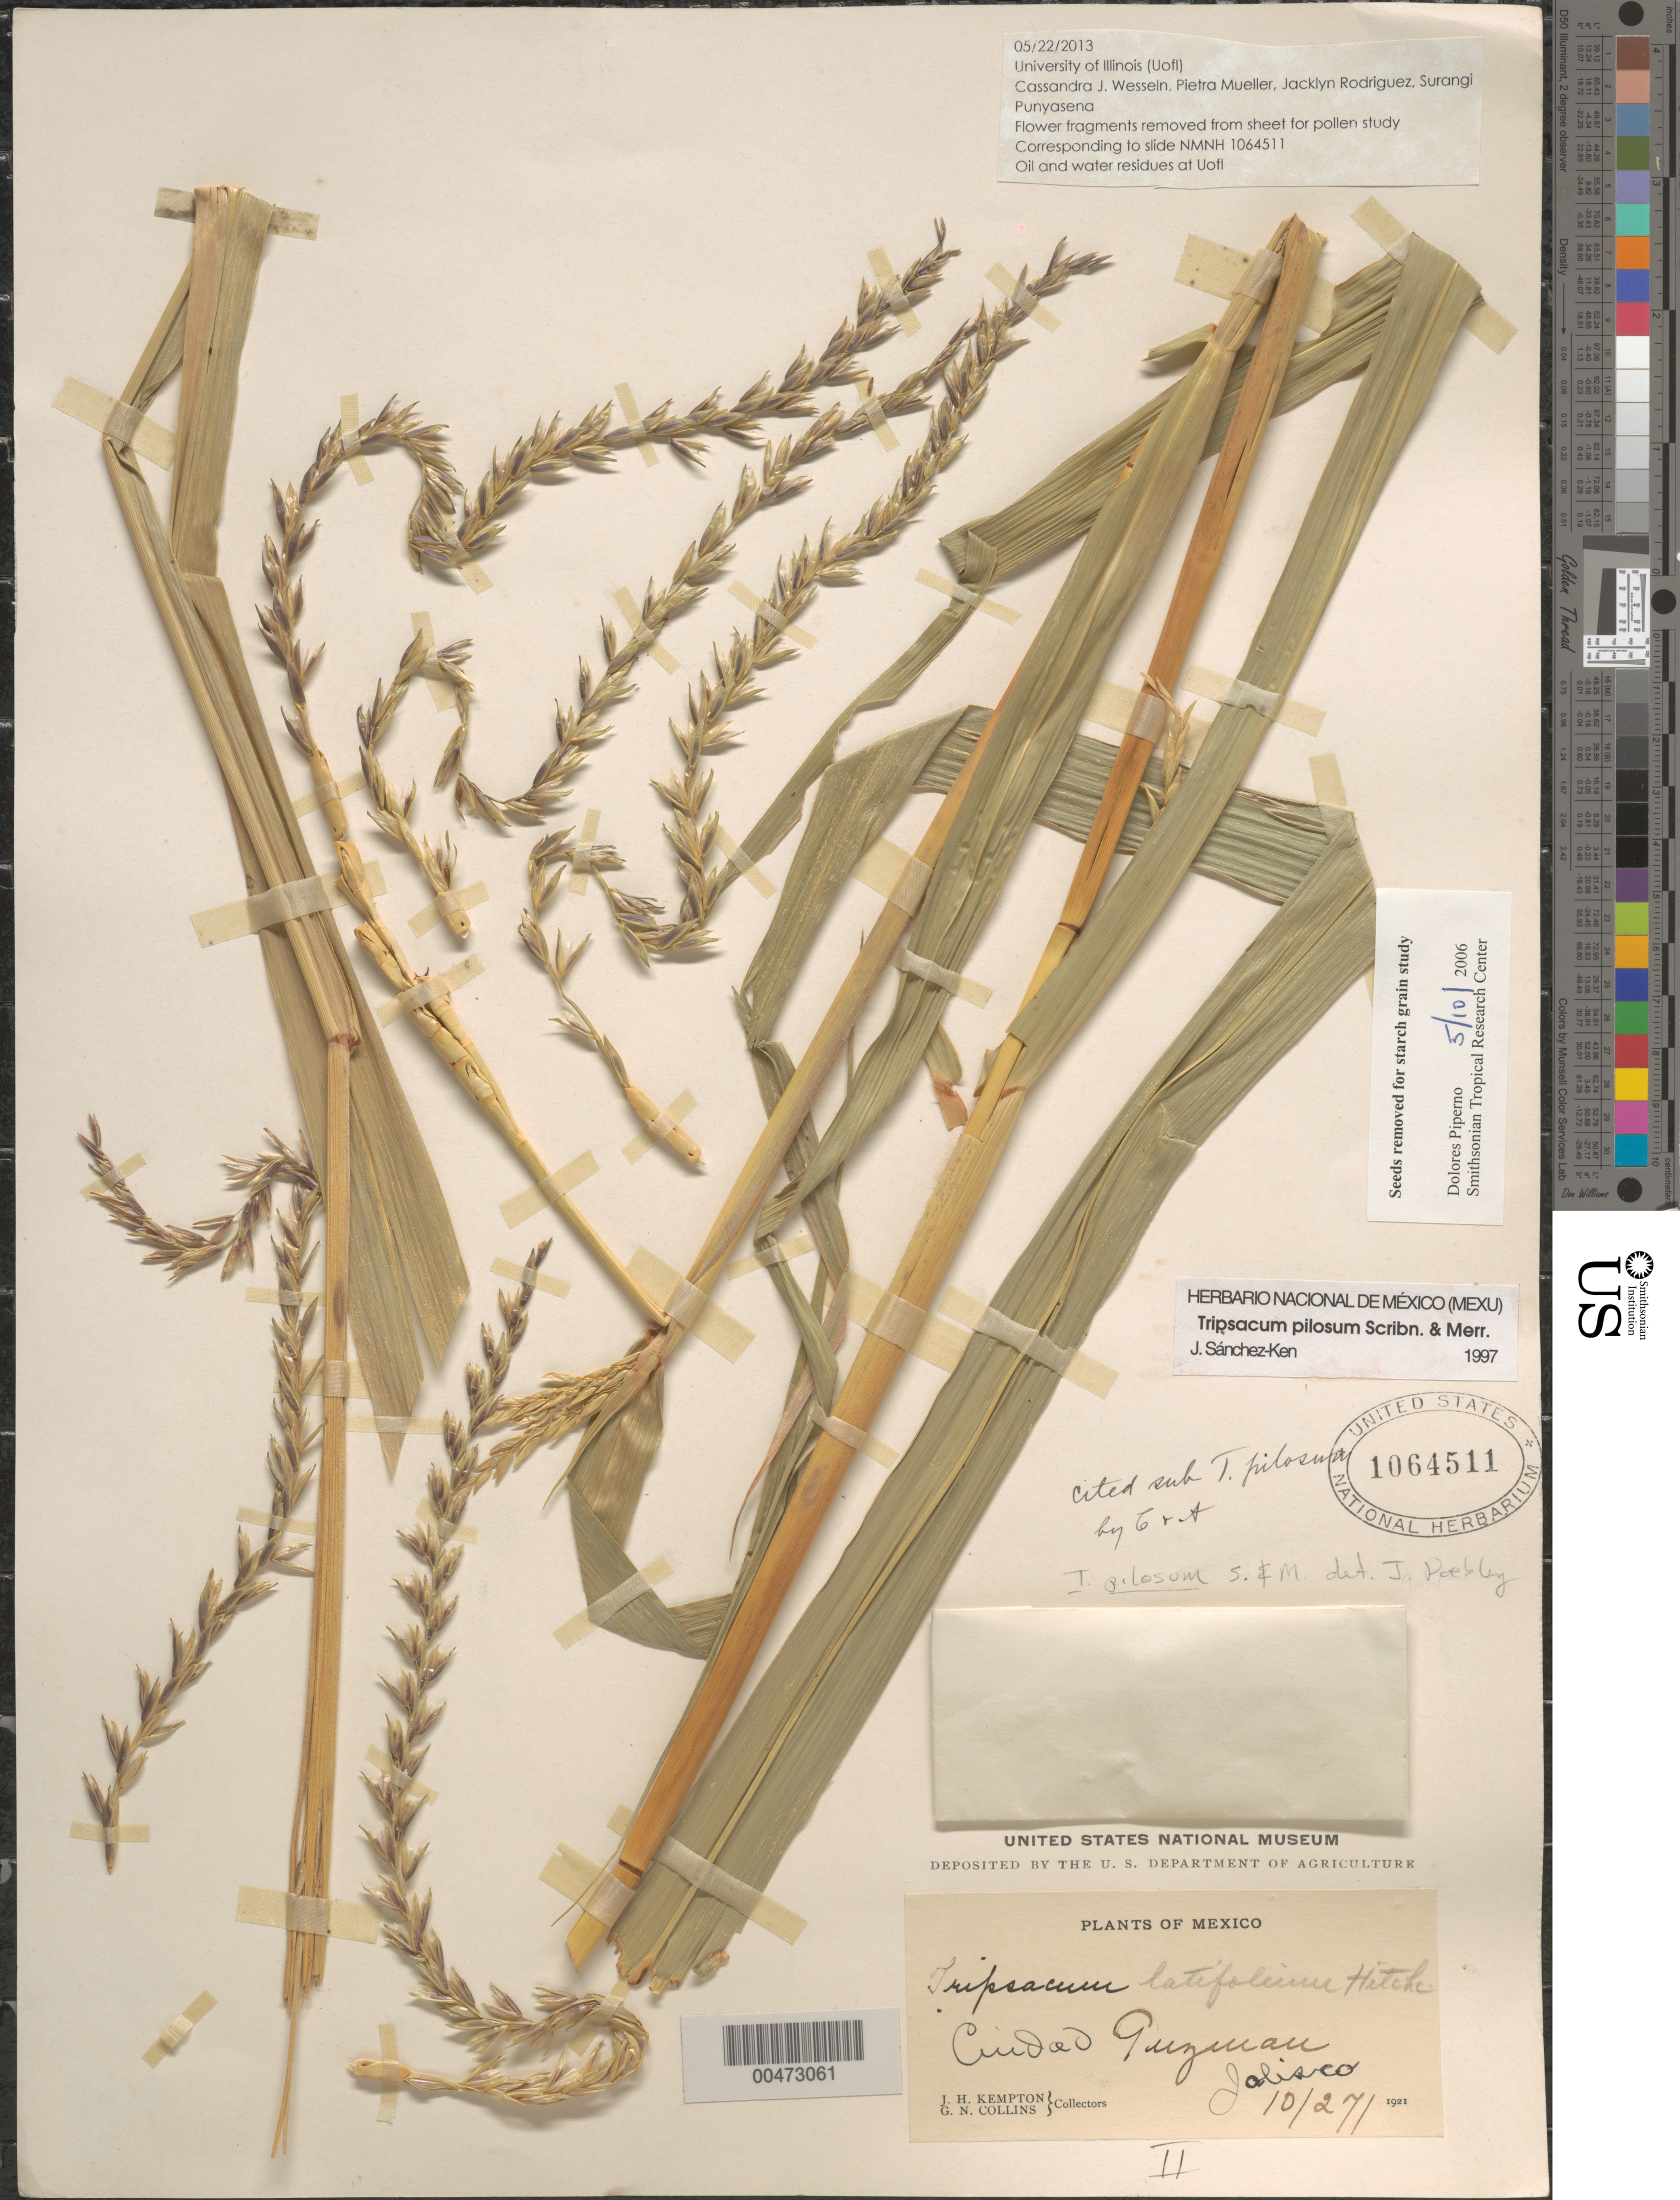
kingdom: Plantae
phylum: Tracheophyta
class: Liliopsida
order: Poales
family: Poaceae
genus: Tripsacum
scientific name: Tripsacum pilosum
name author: Scribn. & Merr.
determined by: Doebley, John F.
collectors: J. H. Kempton & G. Collins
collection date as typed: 27 Oct 1921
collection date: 1921-10-27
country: Mexico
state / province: Jalisco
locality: Ciudad Guzman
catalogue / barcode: US 1064511